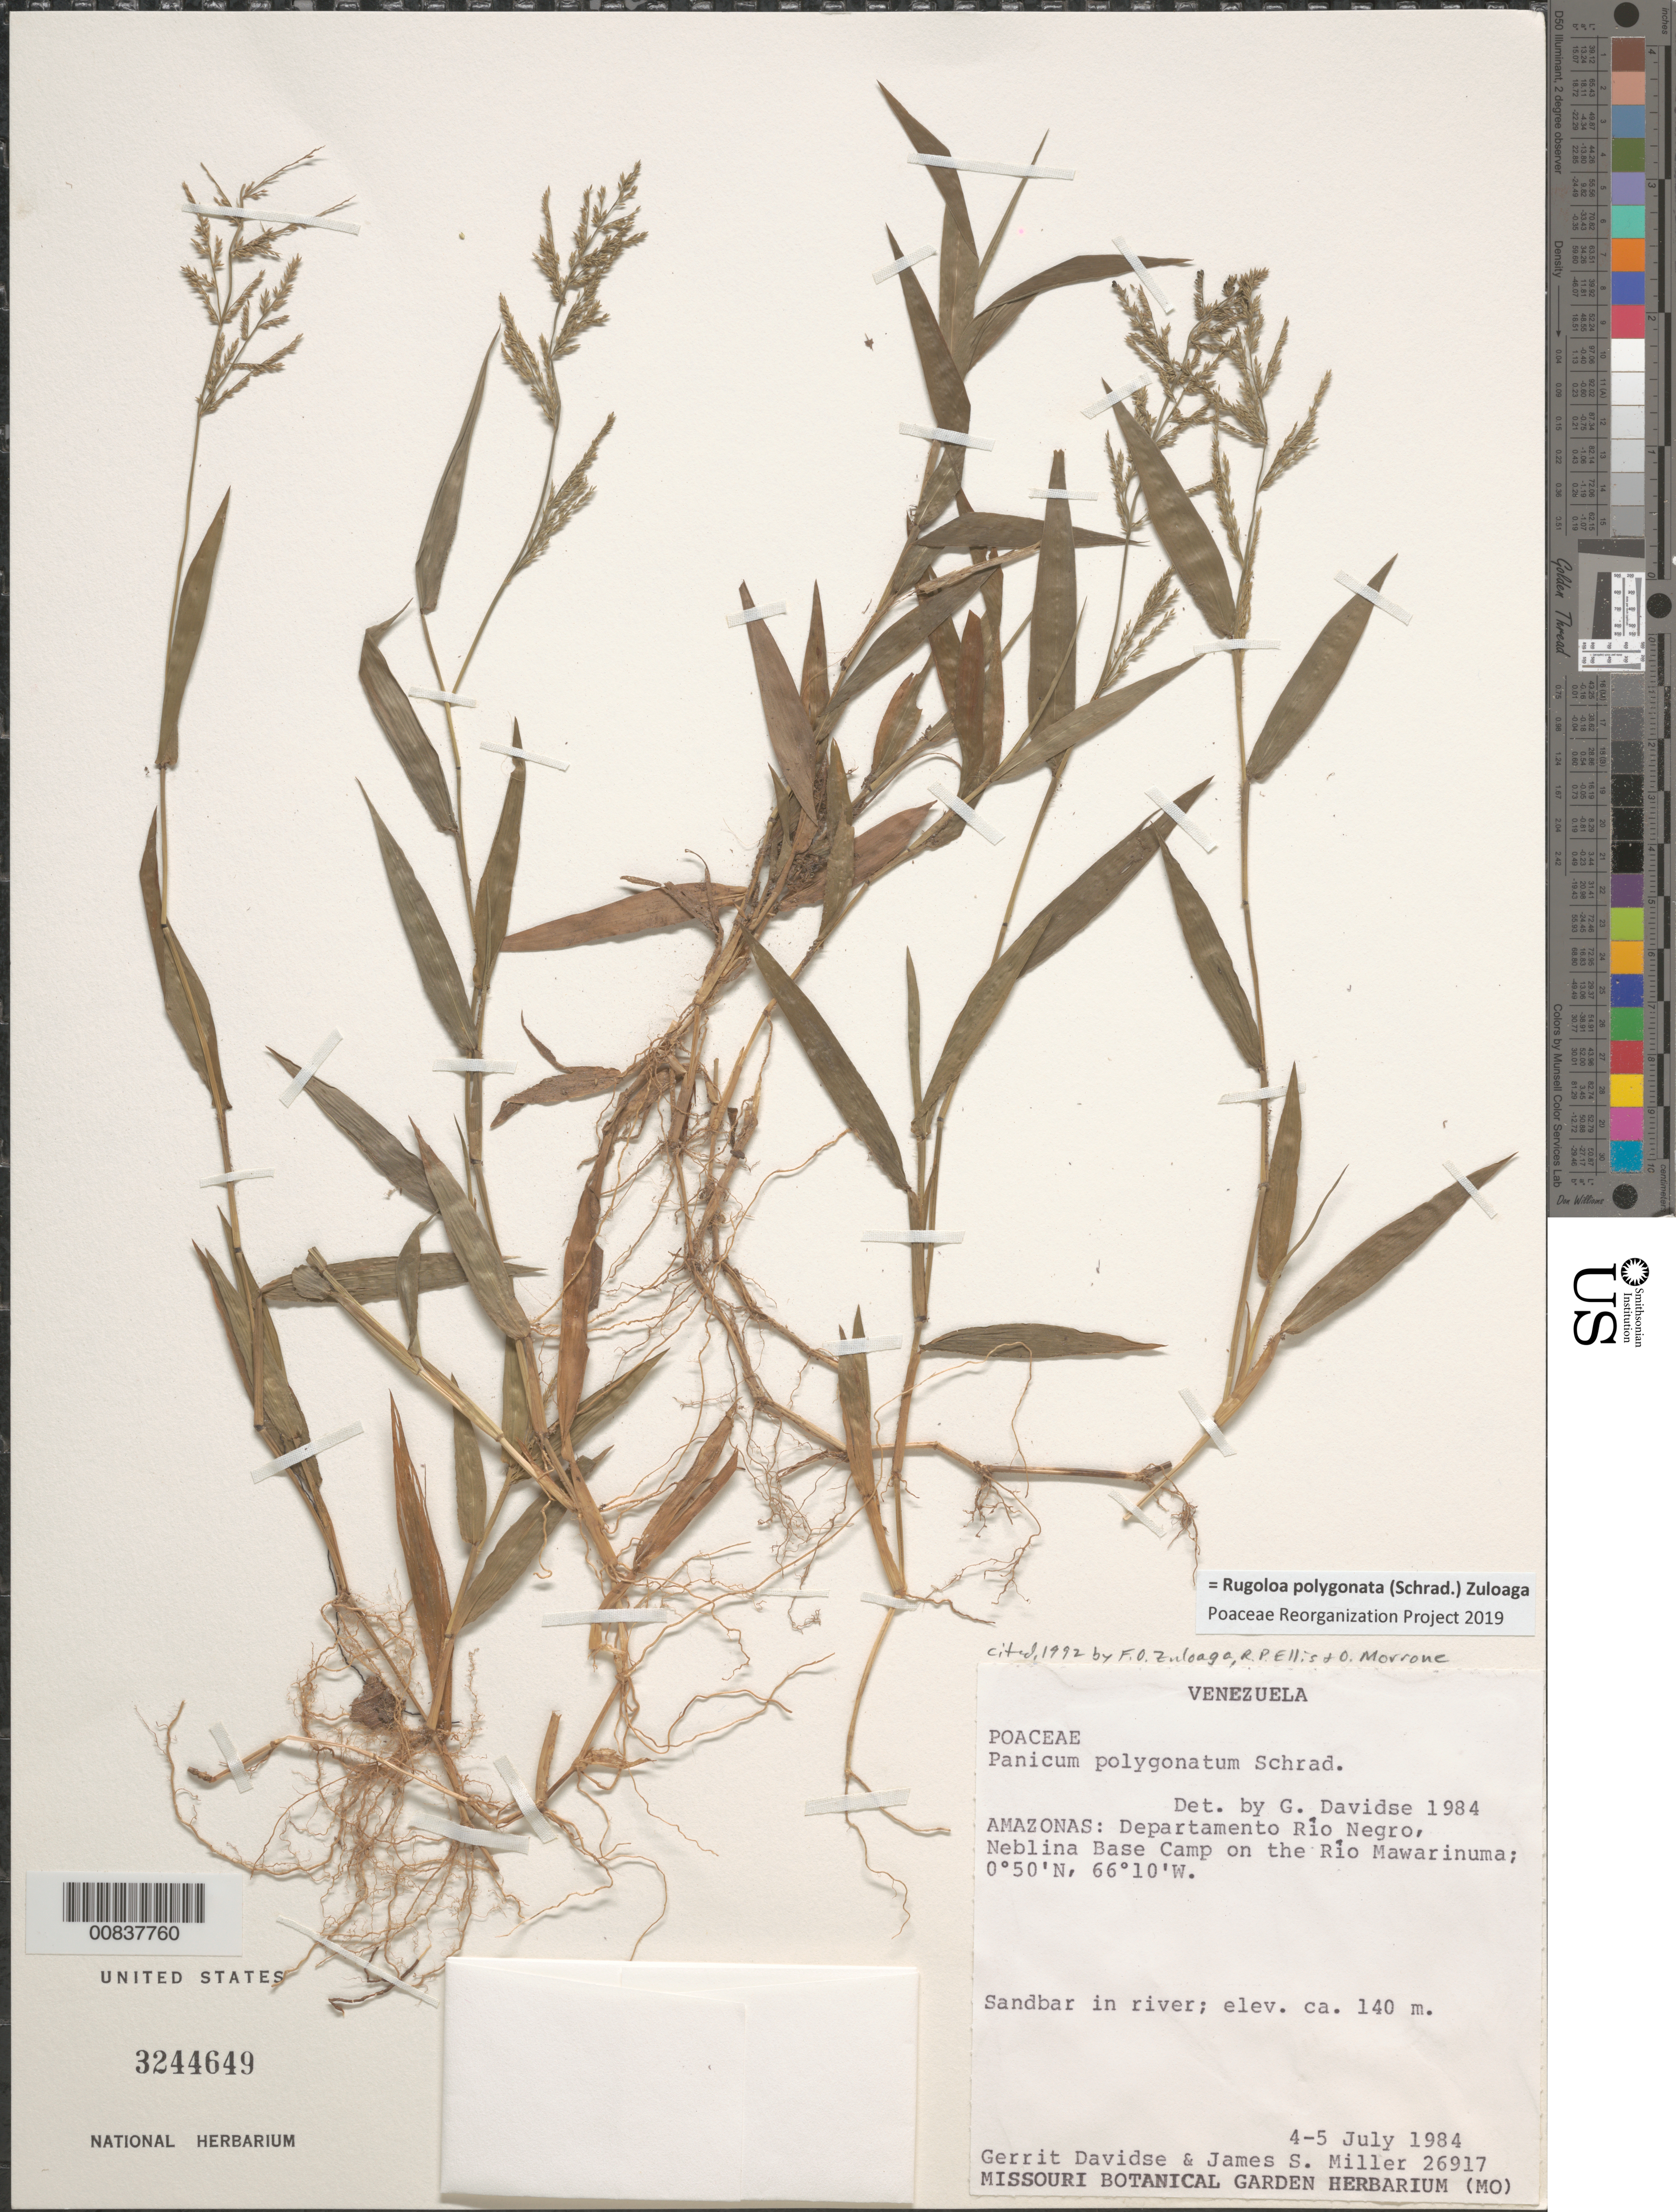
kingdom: Plantae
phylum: Tracheophyta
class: Liliopsida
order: Poales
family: Poaceae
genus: Panicum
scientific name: Panicum polygonatum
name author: Schrad.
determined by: Davidse, Gerrit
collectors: G. Davidse & J. S. Miller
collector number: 26917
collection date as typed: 4-Jul-84 to 5-Jul-84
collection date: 1984-07-04/1984-07-05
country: Venezuela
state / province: Amazonas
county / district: Río Negro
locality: Neblina Base Camp, Río Mawarinuma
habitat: Sandbar in river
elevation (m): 140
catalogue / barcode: US 3244649